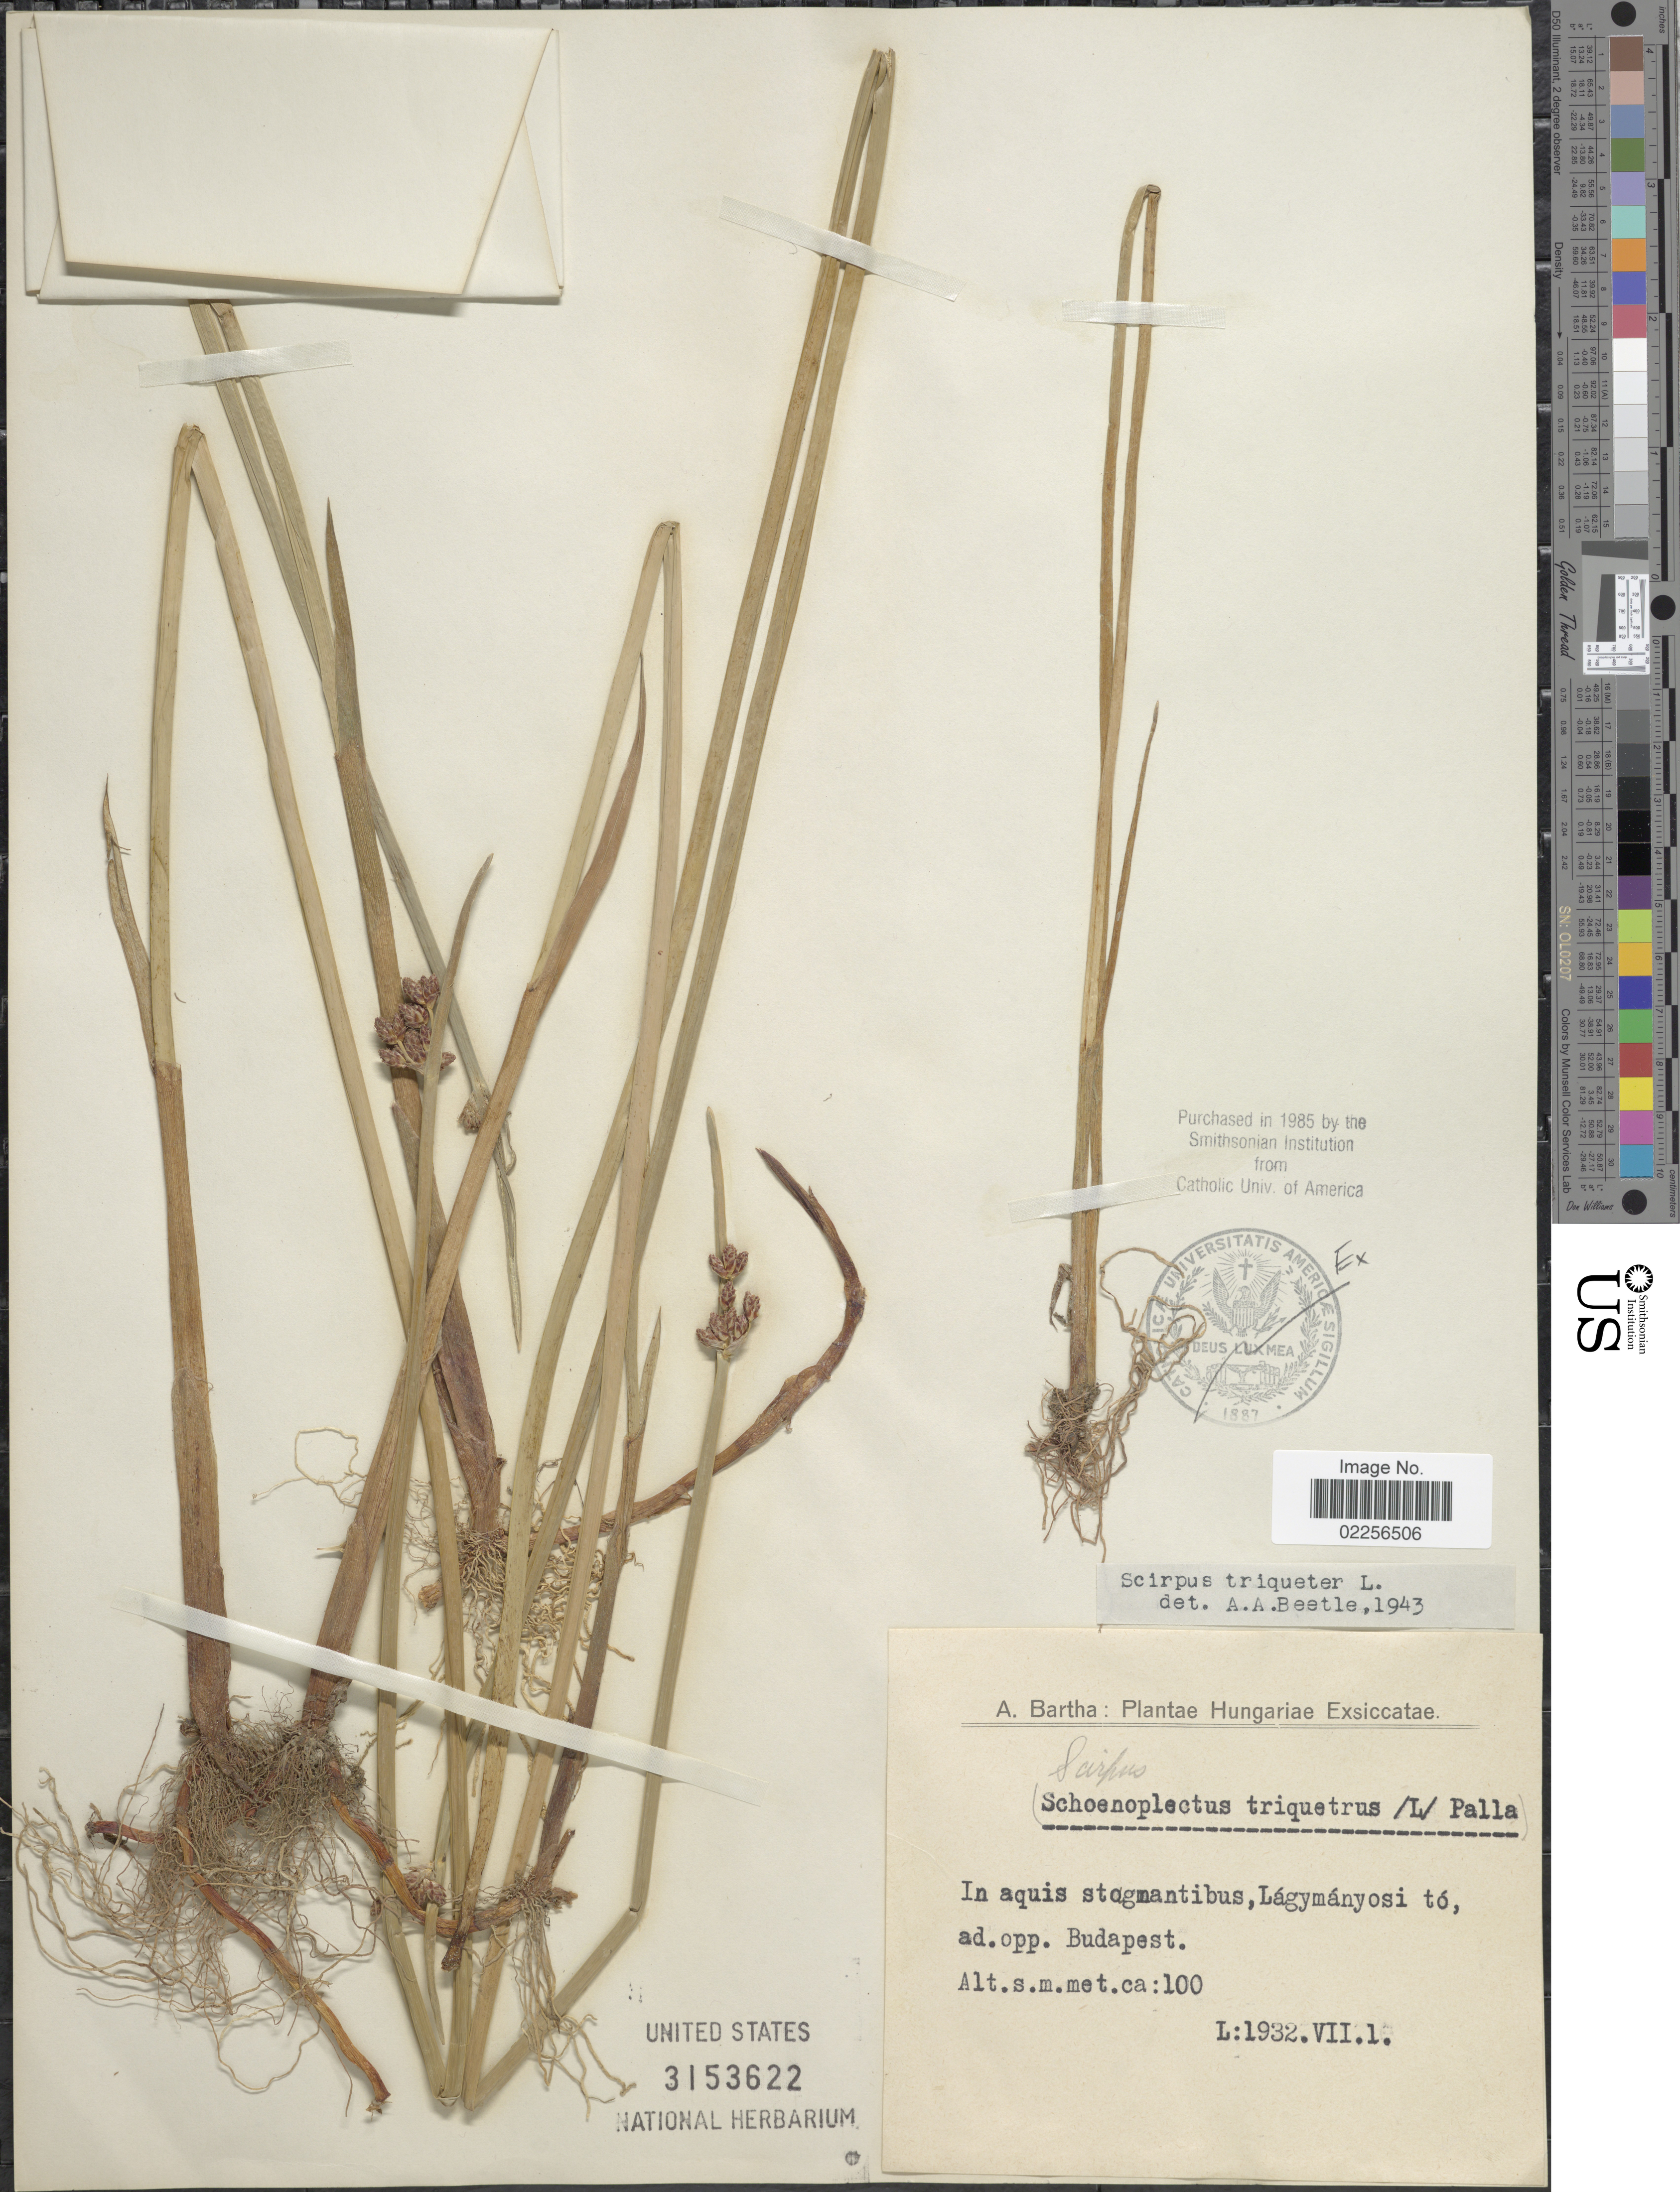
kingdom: Plantae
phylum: Tracheophyta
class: Liliopsida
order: Poales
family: Cyperaceae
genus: Schoenoplectus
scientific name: Schoenoplectus triqueter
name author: (L.) Palla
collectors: A. Bartha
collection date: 1932-07-01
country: Hungary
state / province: Budapest, Capital District of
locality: Hungariae, Lagymanyosi to ad. opp. Budapest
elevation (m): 100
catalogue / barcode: US 3153622